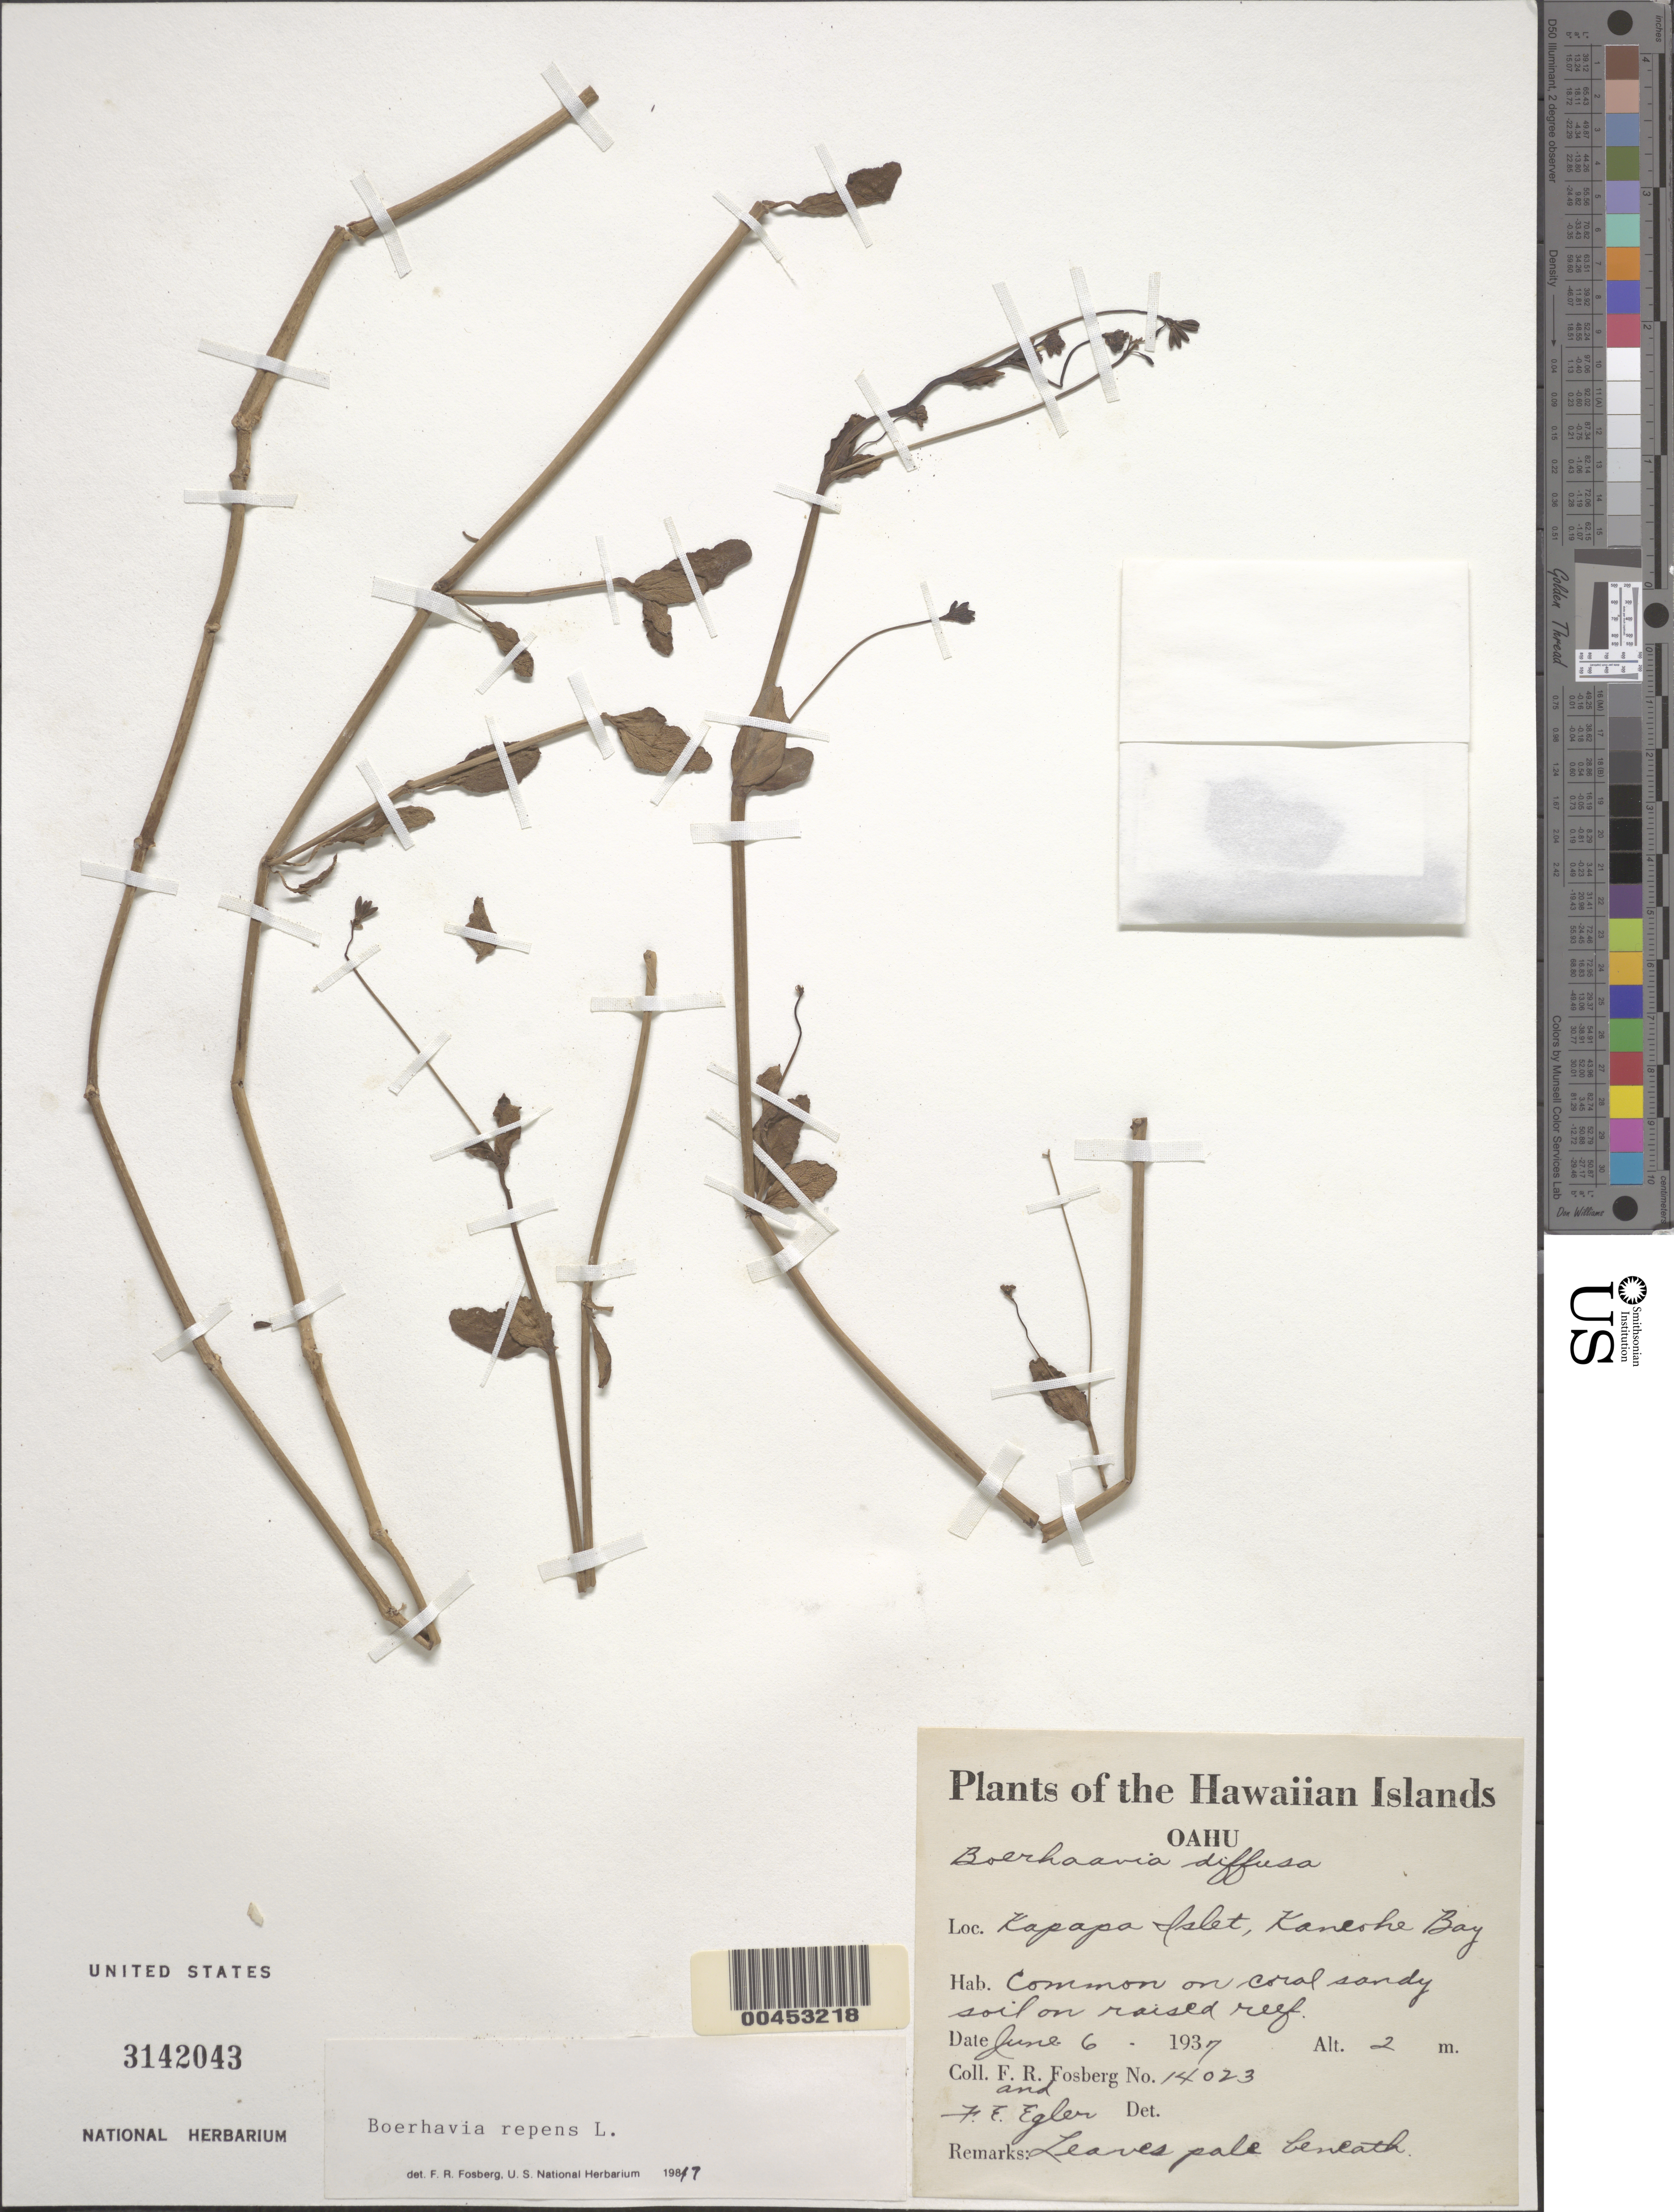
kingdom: Plantae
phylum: Tracheophyta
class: Magnoliopsida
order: Caryophyllales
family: Nyctaginaceae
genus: Boerhavia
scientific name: Boerhavia repens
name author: L.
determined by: Fosberg, F. R.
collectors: F. R. Fosberg & F. Egler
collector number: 14023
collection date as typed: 6 Jun 1937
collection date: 1937-06-06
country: United States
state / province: Hawaii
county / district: Honolulu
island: Kapapa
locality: Kaneohe Bay, Kapapa Island State Bird Refuge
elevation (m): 2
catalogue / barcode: US 3142043